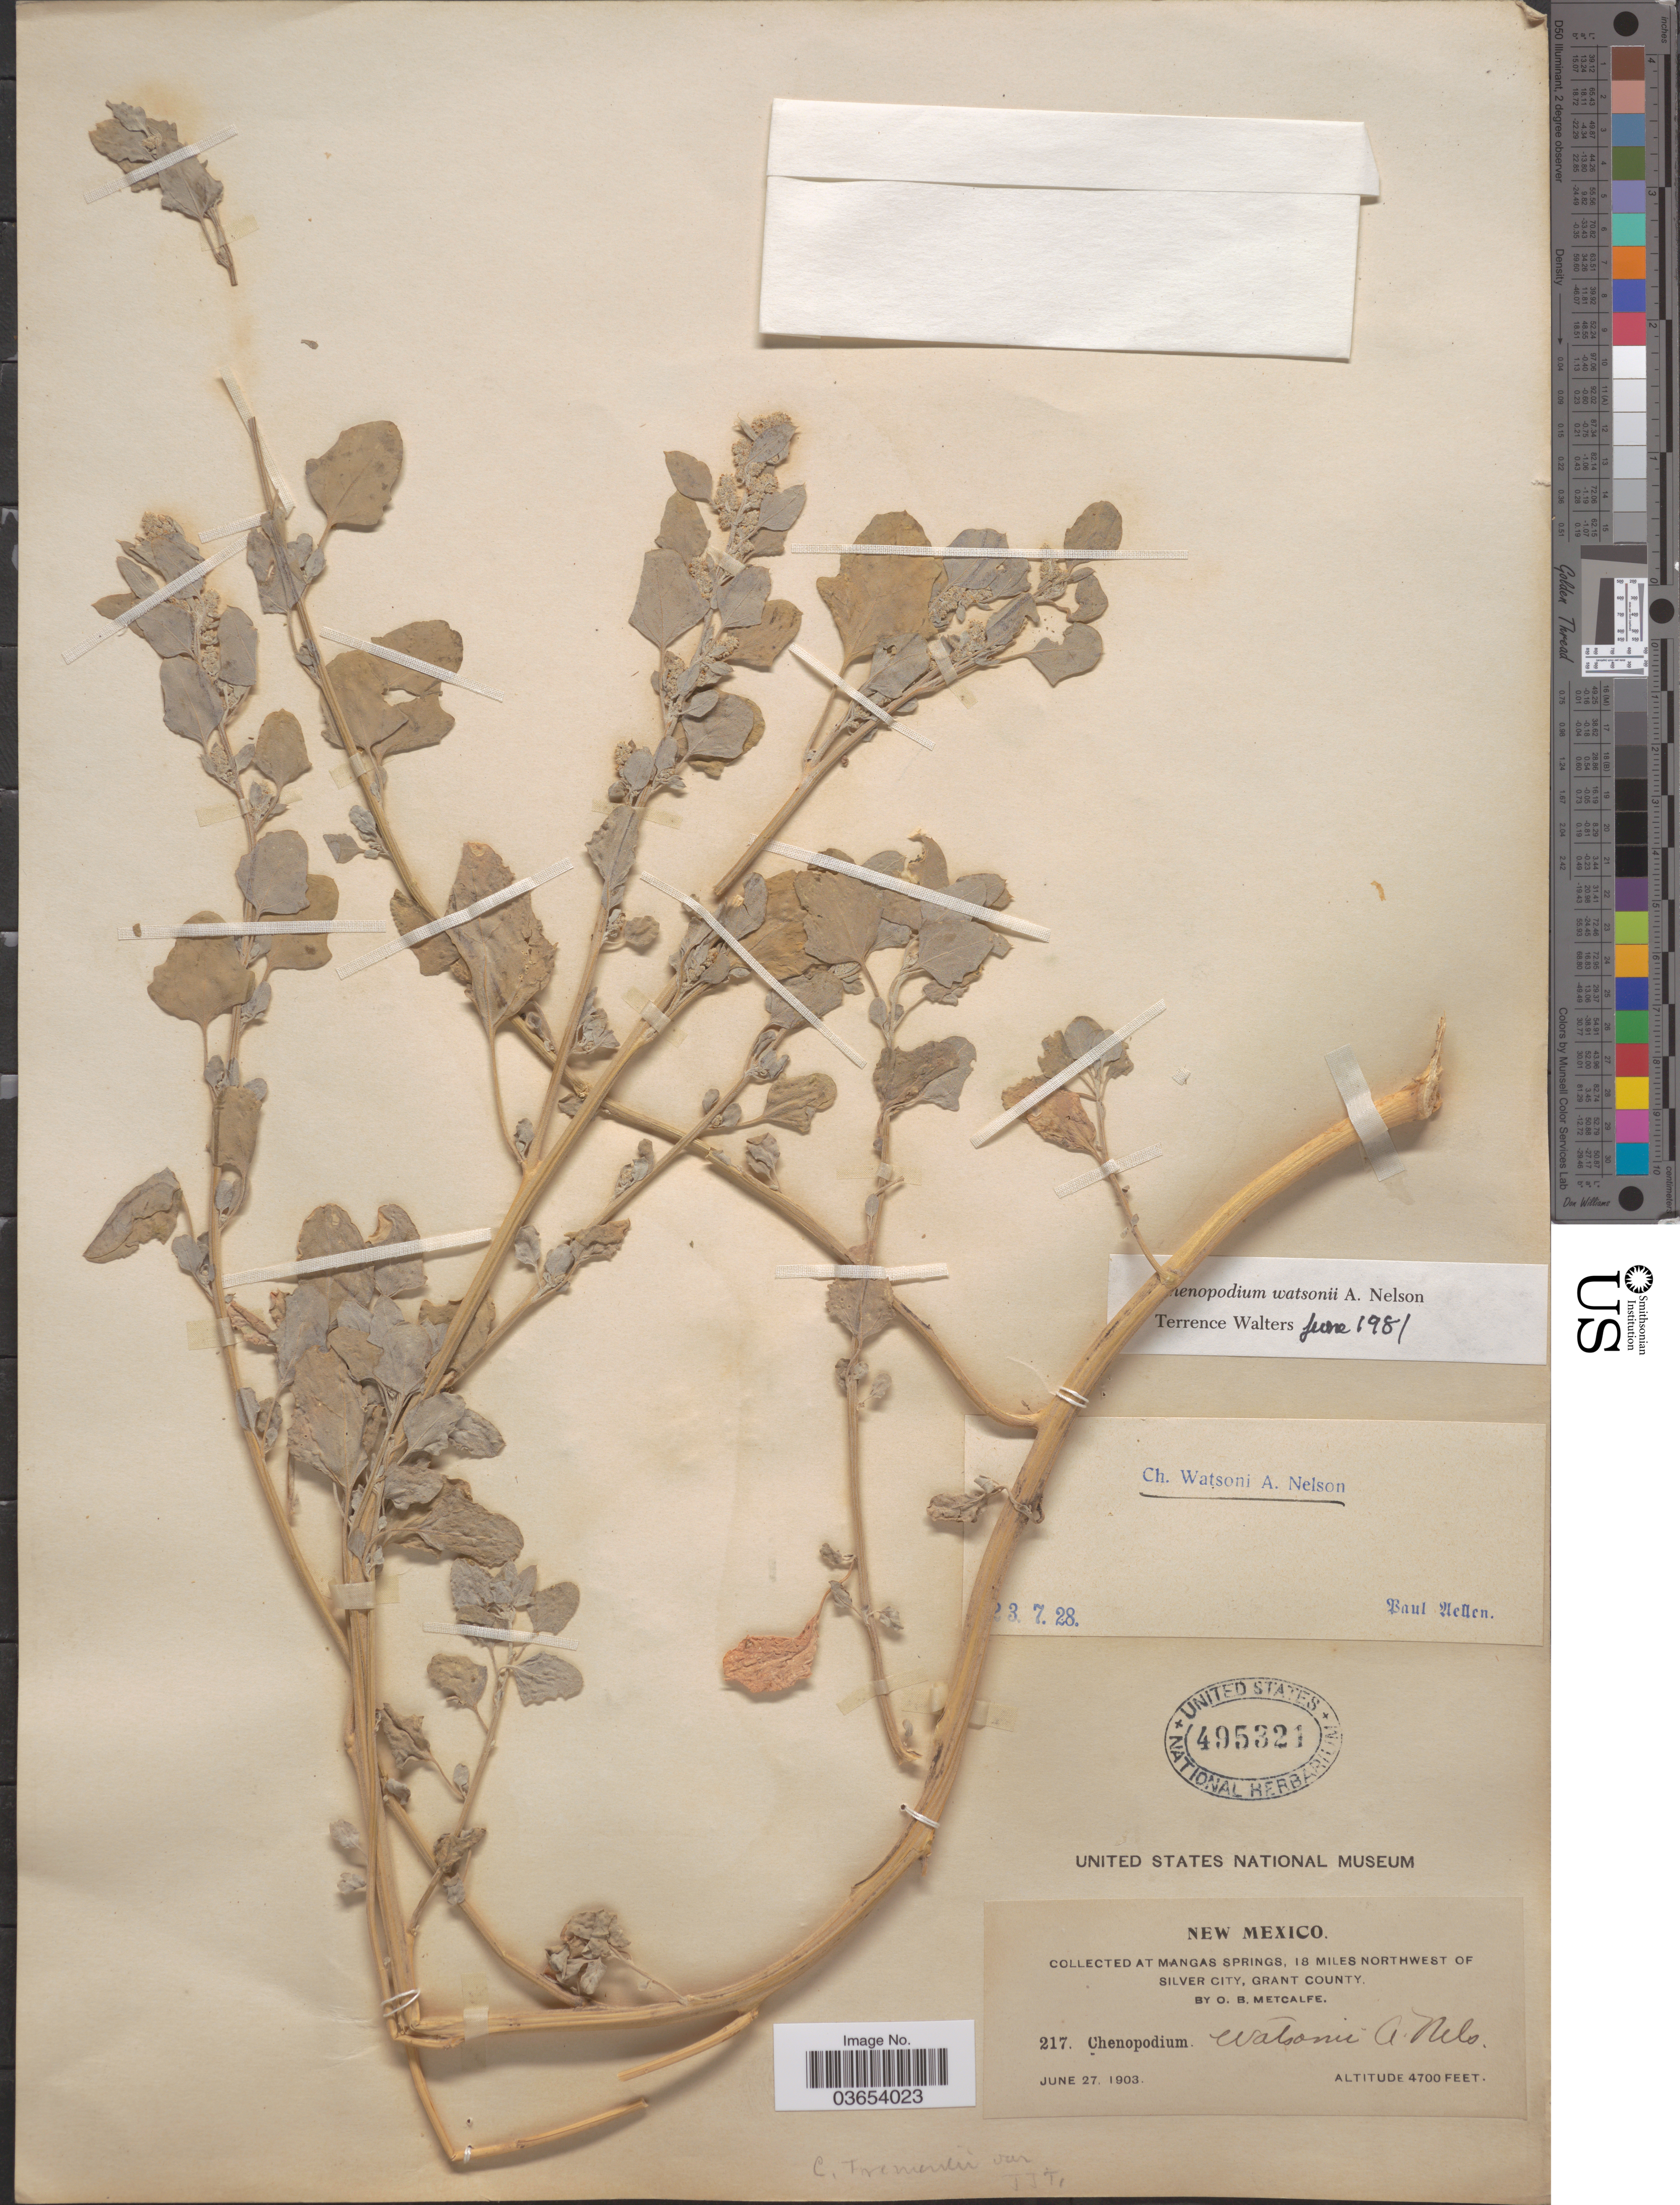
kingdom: Plantae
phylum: Tracheophyta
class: Magnoliopsida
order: Caryophyllales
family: Amaranthaceae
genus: Chenopodium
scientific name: Chenopodium watsonii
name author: A. Nelson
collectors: O. B. Metcalfe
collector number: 217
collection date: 1903-06-27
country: United States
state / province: New Mexico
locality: At Mangas Springs, 18 miles northwest of Silver City, Grant County.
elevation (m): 1433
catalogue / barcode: US 495321